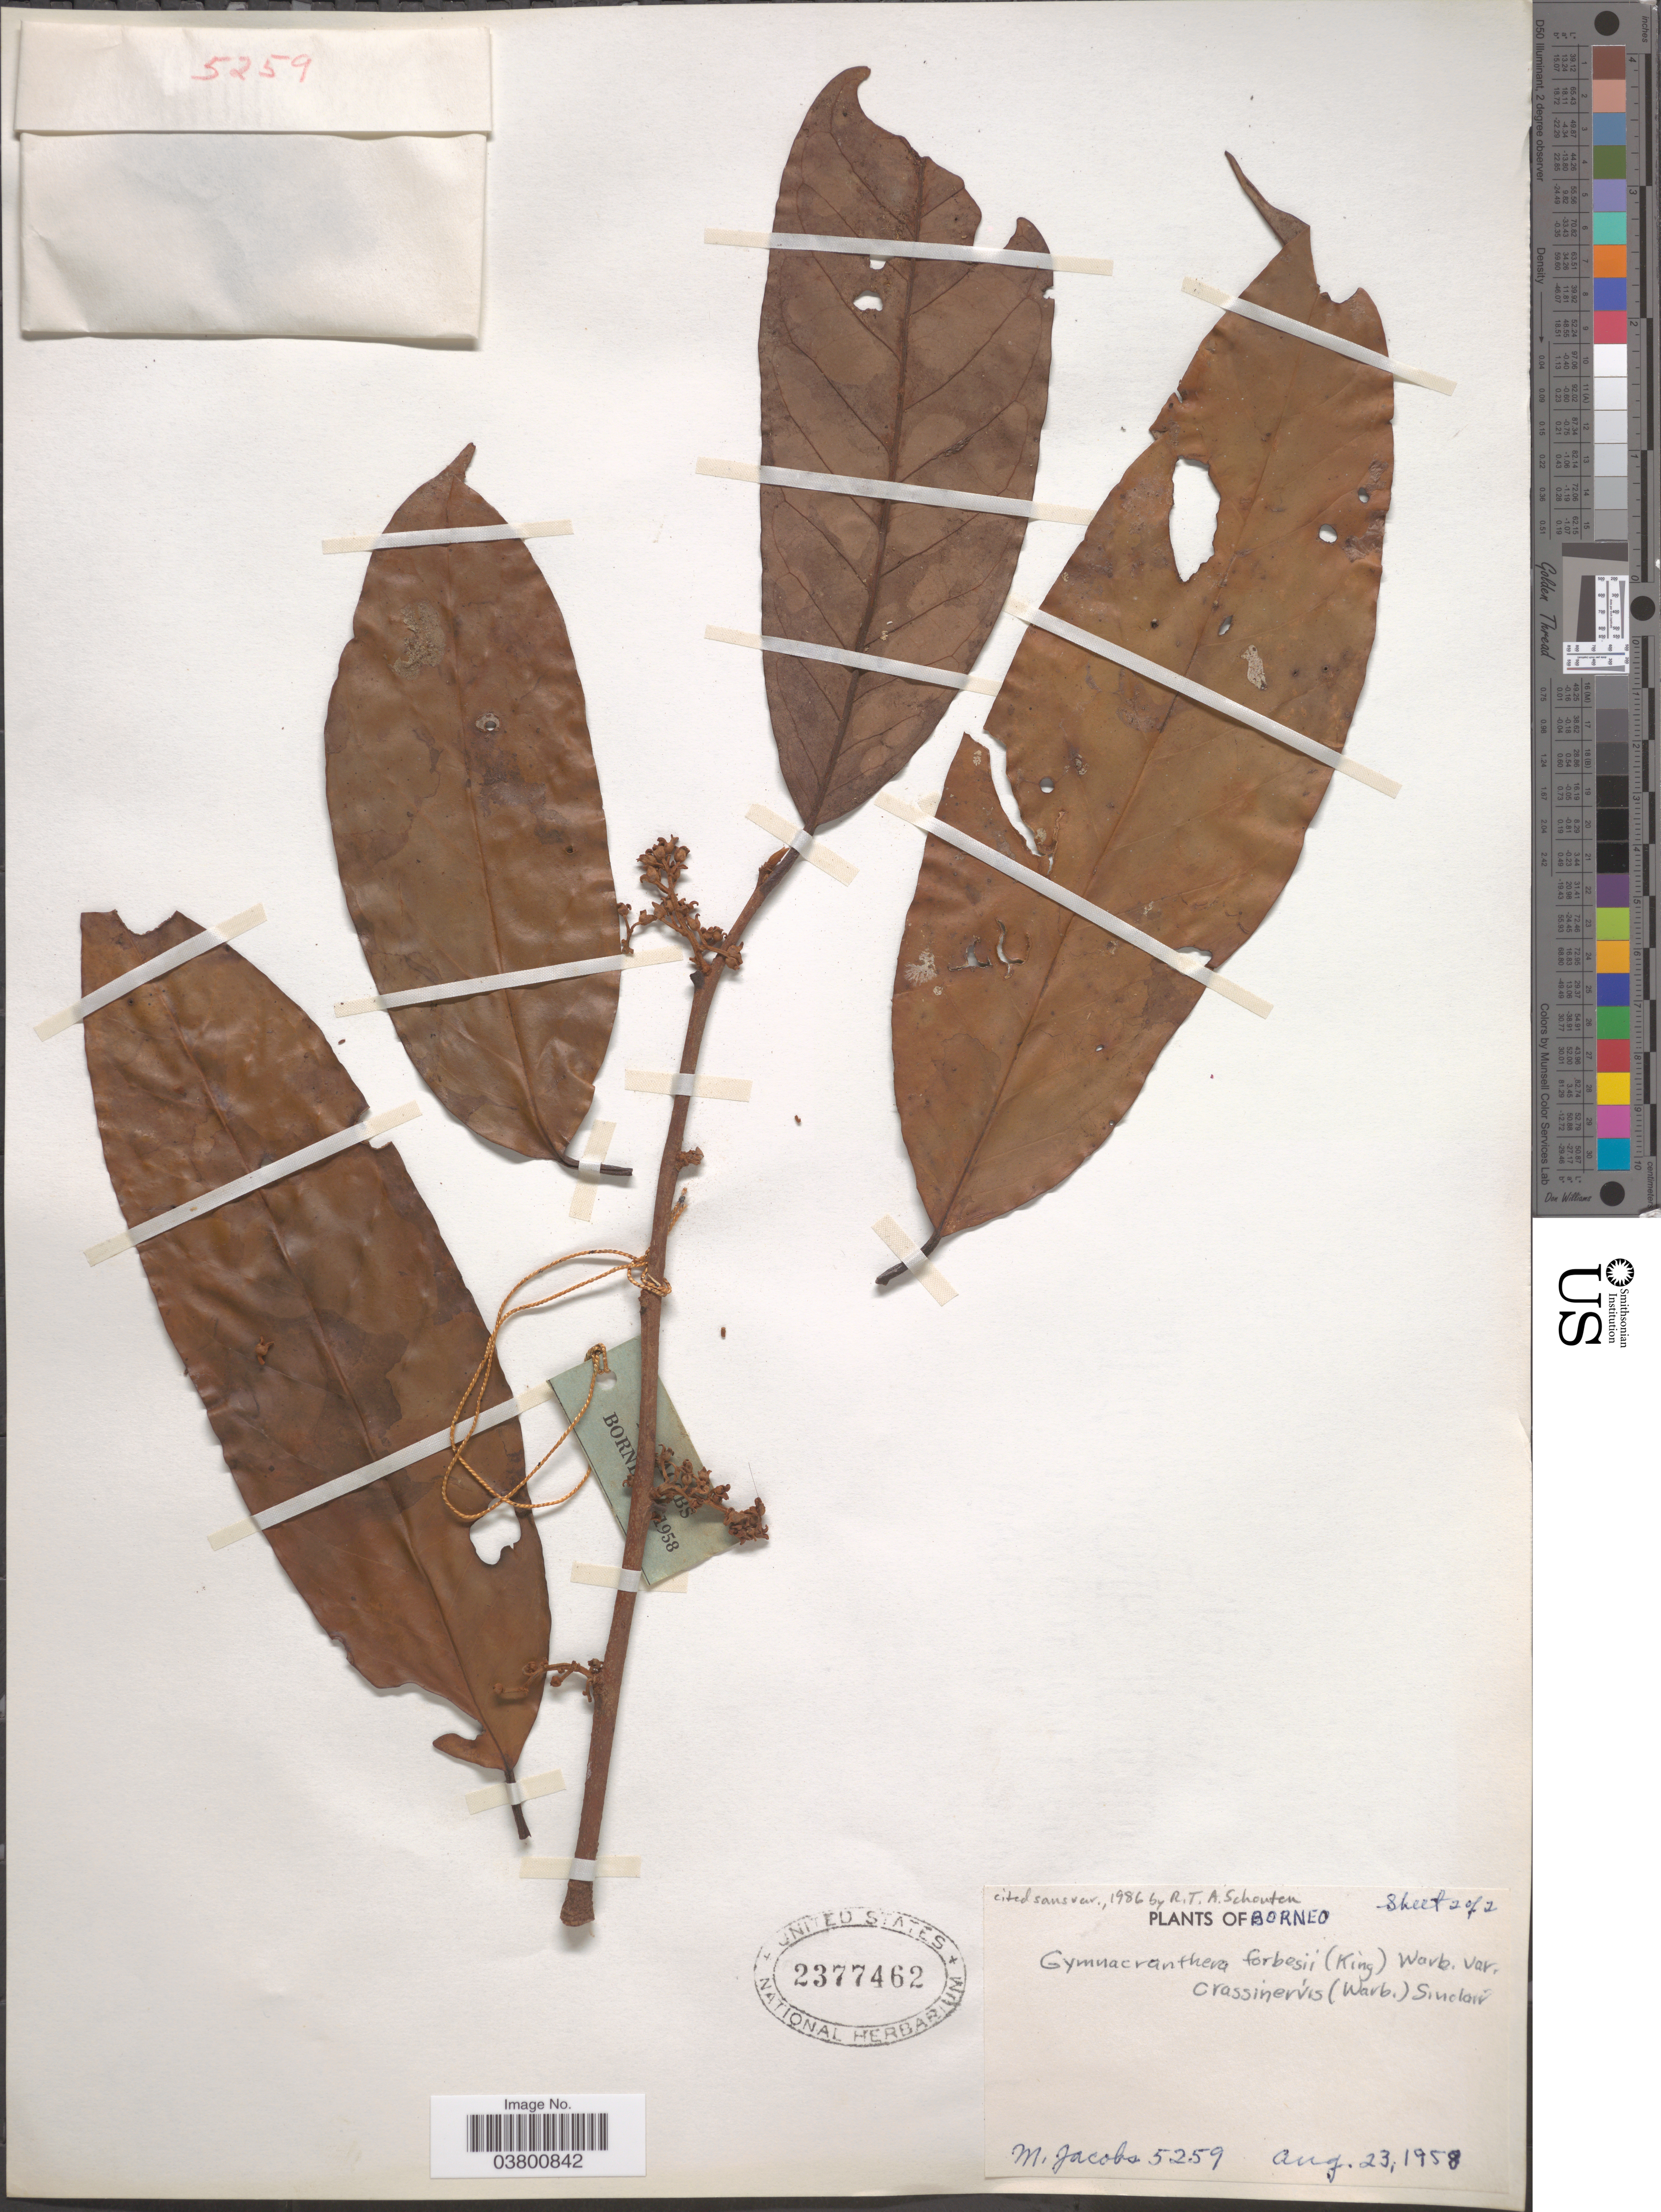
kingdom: Plantae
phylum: Tracheophyta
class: Magnoliopsida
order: Magnoliales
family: Myristicaceae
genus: Gymnacranthera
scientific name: Gymnacranthera forbesii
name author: (R.M. King) Warb.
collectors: M. Jacobs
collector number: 5259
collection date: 1958-08-23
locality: Borneo.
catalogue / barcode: US 2377462